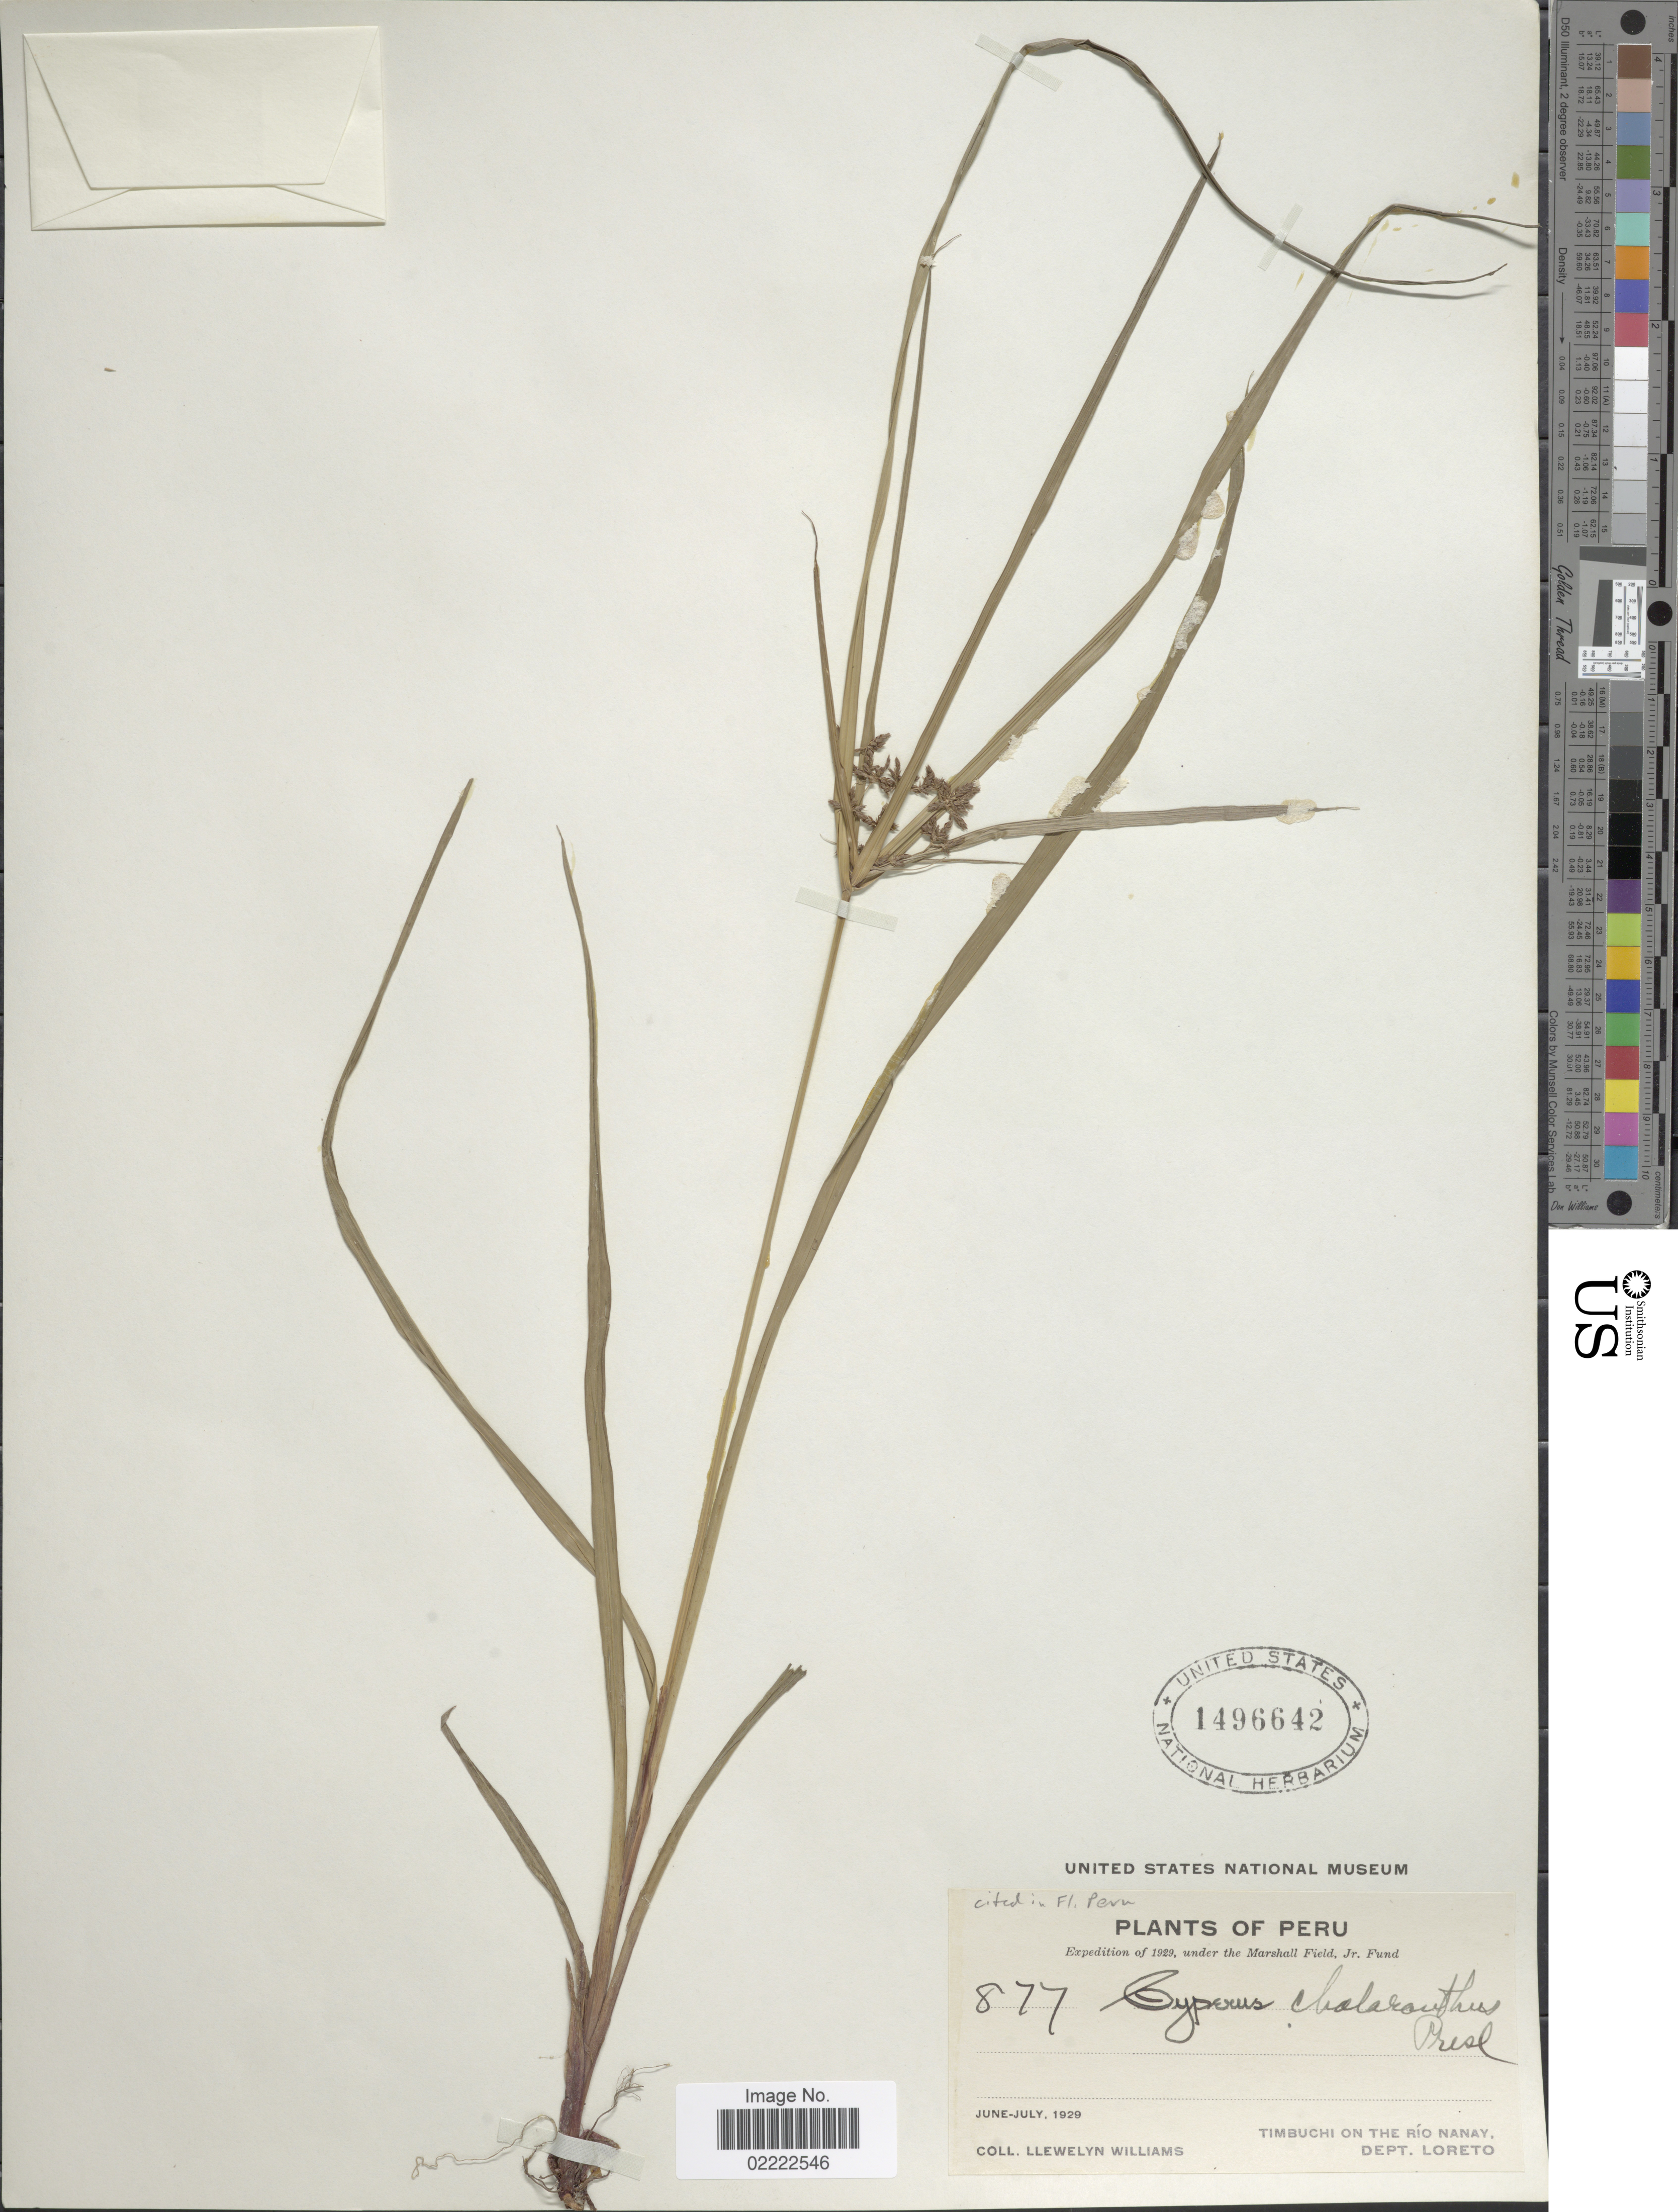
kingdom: Plantae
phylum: Tracheophyta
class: Liliopsida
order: Poales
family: Cyperaceae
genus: Cyperus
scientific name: Cyperus laxus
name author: Lam.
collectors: Ll. Williams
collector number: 877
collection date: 1929-06/1929-07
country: Peru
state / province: Loreto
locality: Timbuchi on the Rio Nanay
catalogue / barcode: US 1496642